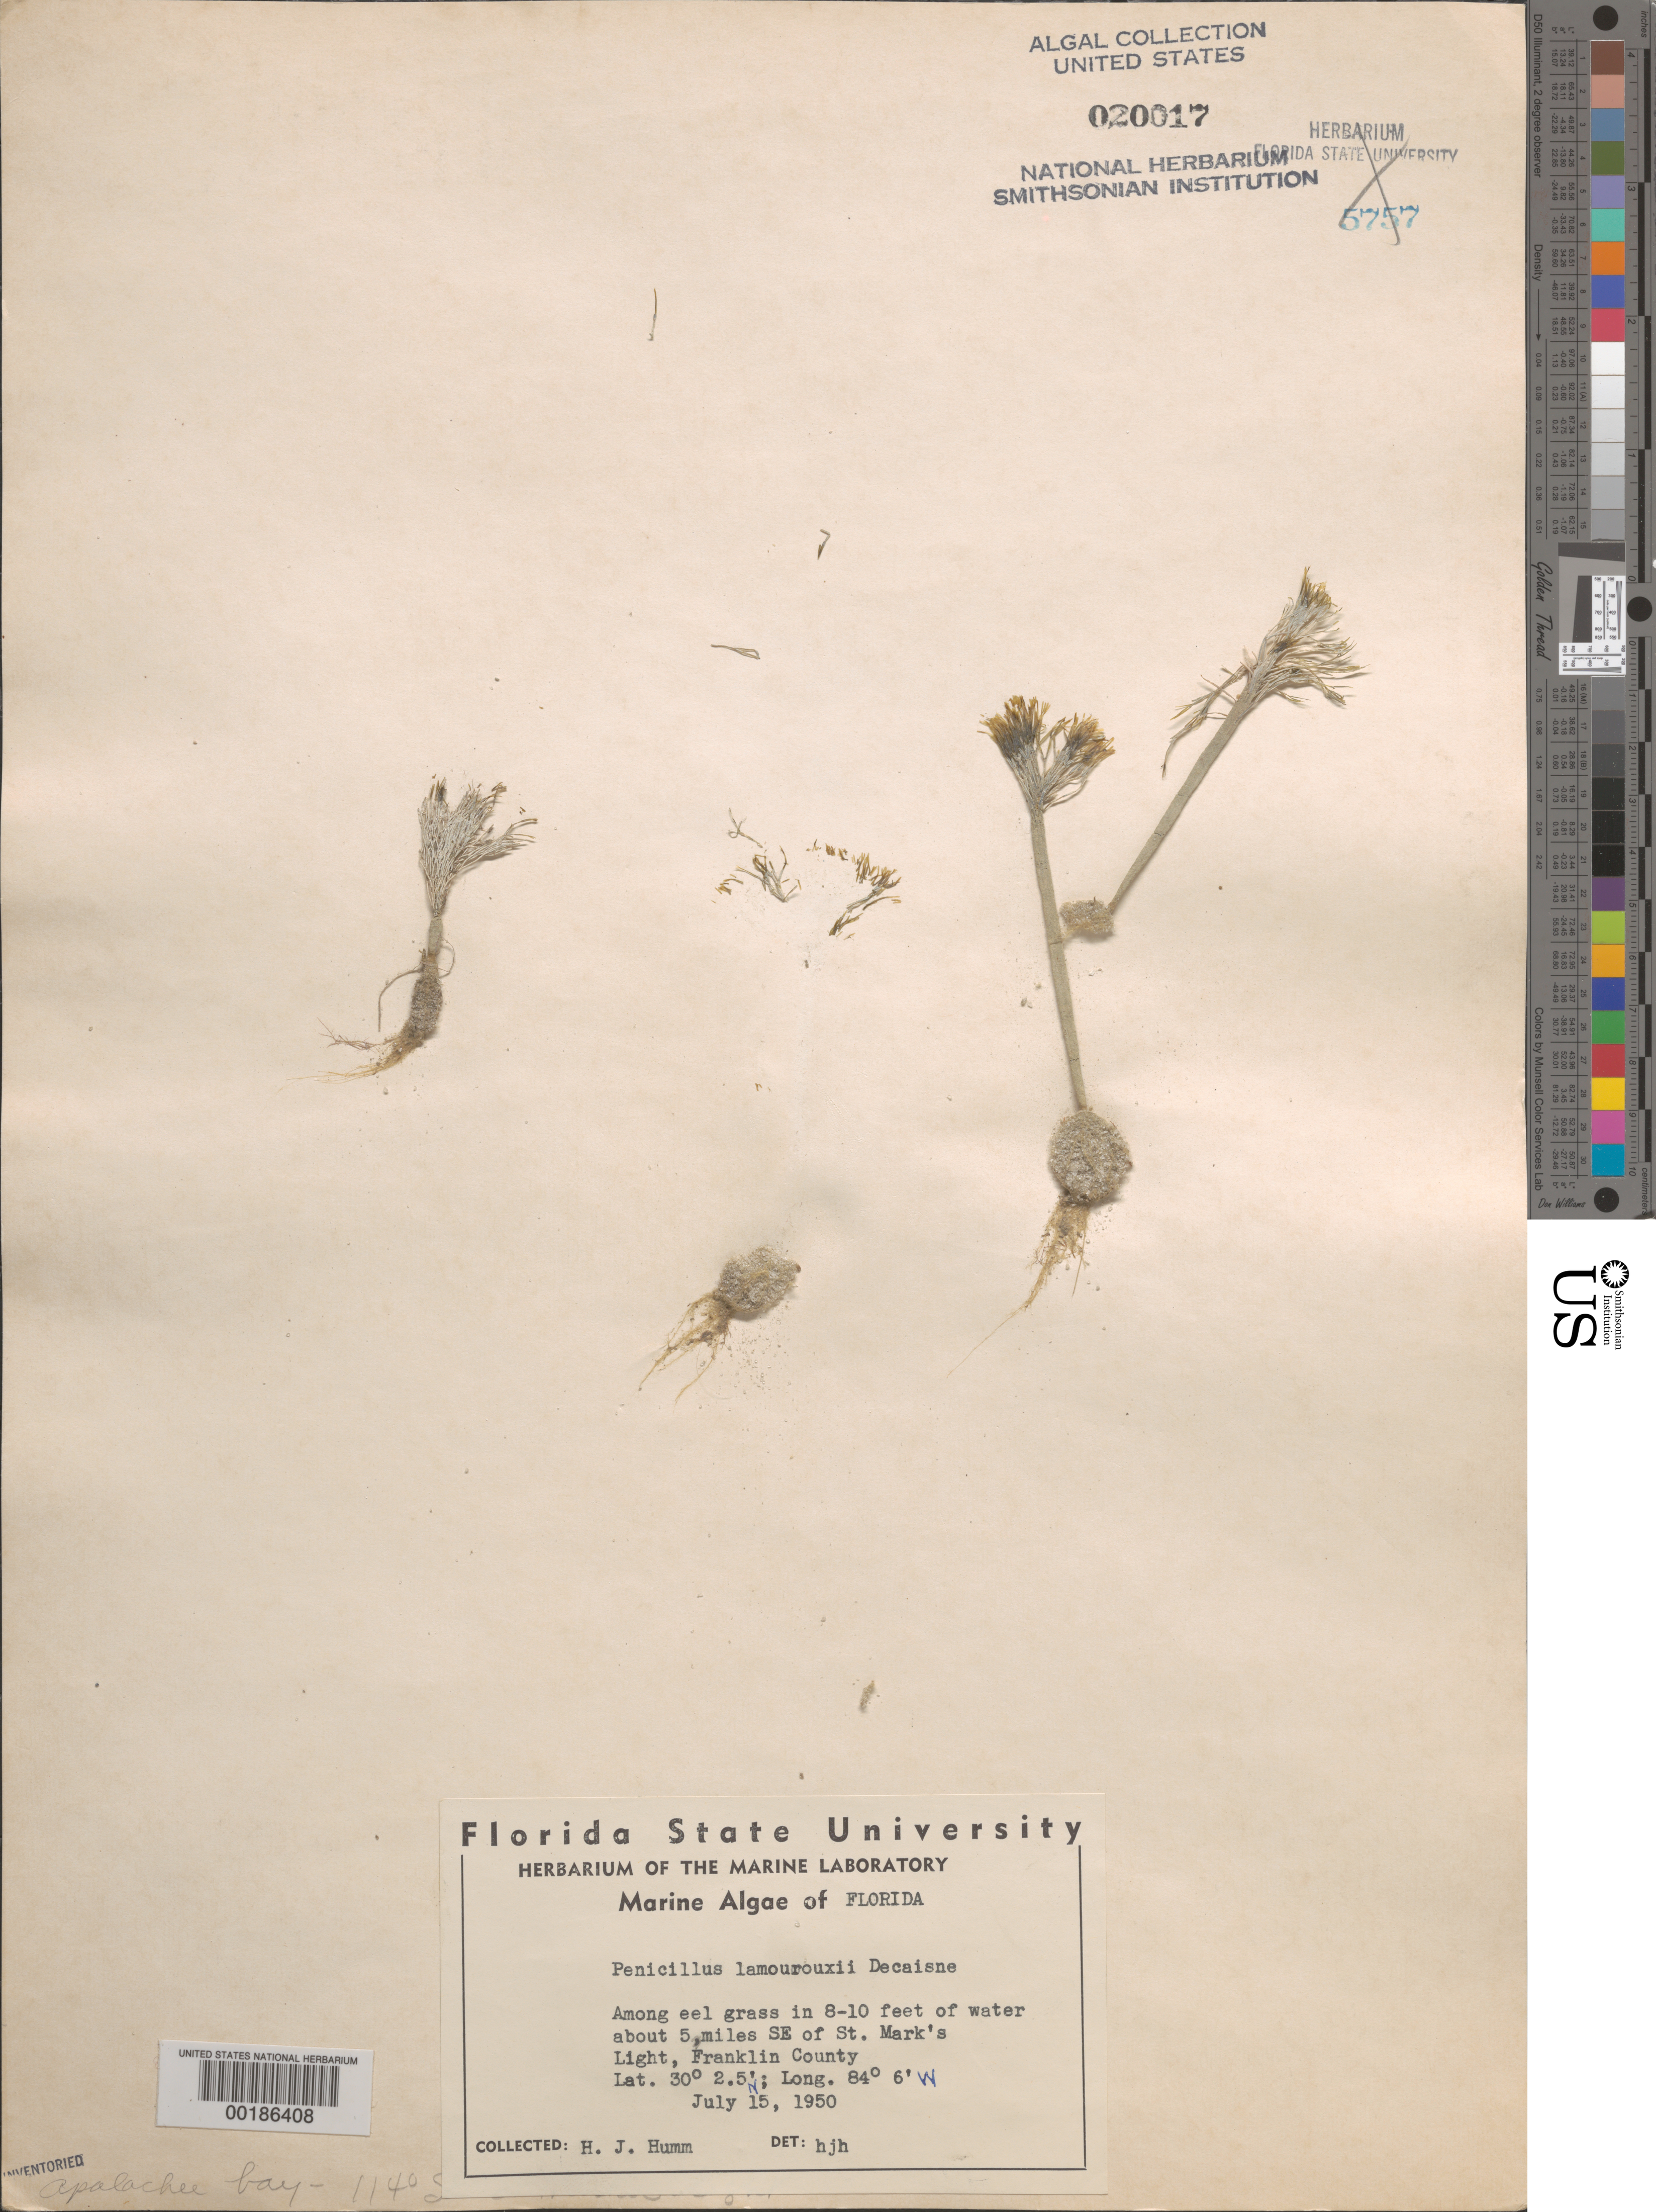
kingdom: Plantae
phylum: Chlorophyta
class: Ulvophyceae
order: Bryopsidales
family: Udoteaceae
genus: Penicillus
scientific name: Penicillus lamourouxii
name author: Decne.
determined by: Humm, Harold J.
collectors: H. J. Humm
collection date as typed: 15 Jul 1950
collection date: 1950-07-15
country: United States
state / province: Florida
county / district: Franklin County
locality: Ca. 5 miles southeast of St. Marks Light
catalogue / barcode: US 20017